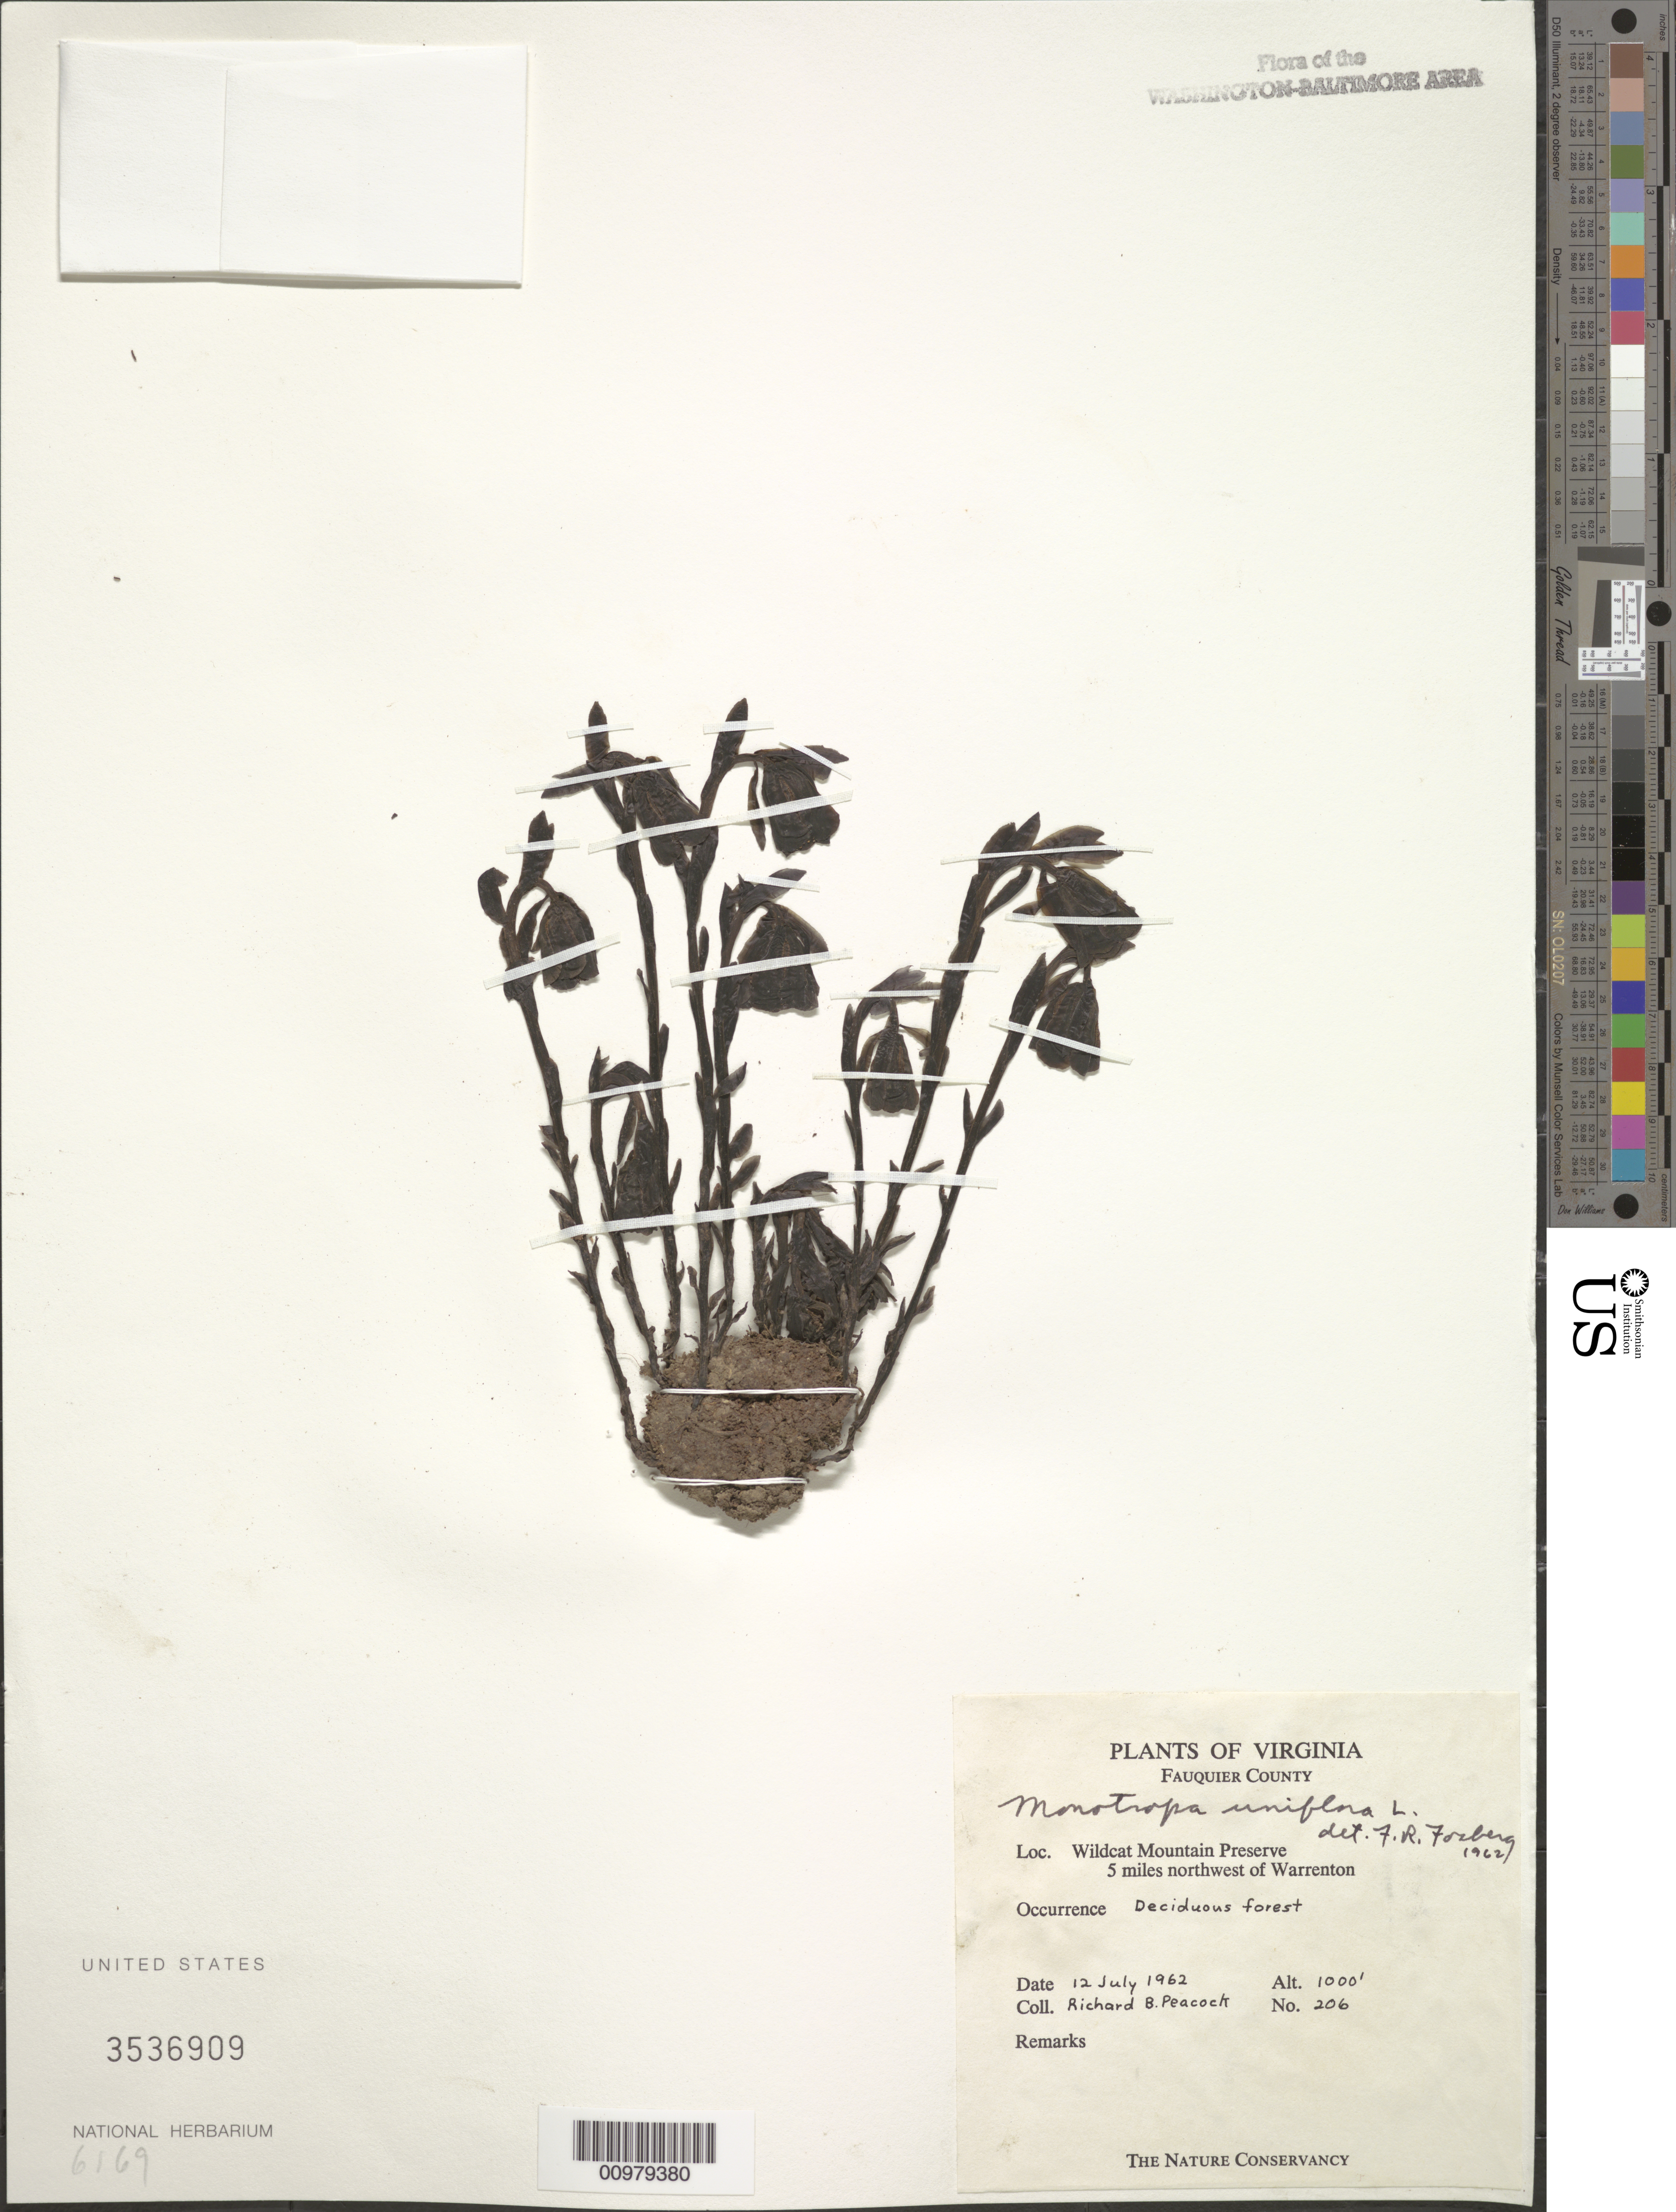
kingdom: Plantae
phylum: Tracheophyta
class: Magnoliopsida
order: Ericales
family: Ericaceae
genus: Monotropa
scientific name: Monotropa uniflora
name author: L.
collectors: R. Peacock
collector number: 206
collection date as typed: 12 Jul 1962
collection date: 1962-07-12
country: United States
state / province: Virginia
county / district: Fauquier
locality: Wildcat Mountain Preserve 5 miles northwest of Warrenton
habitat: deciduous forest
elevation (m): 305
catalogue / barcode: US 3536909